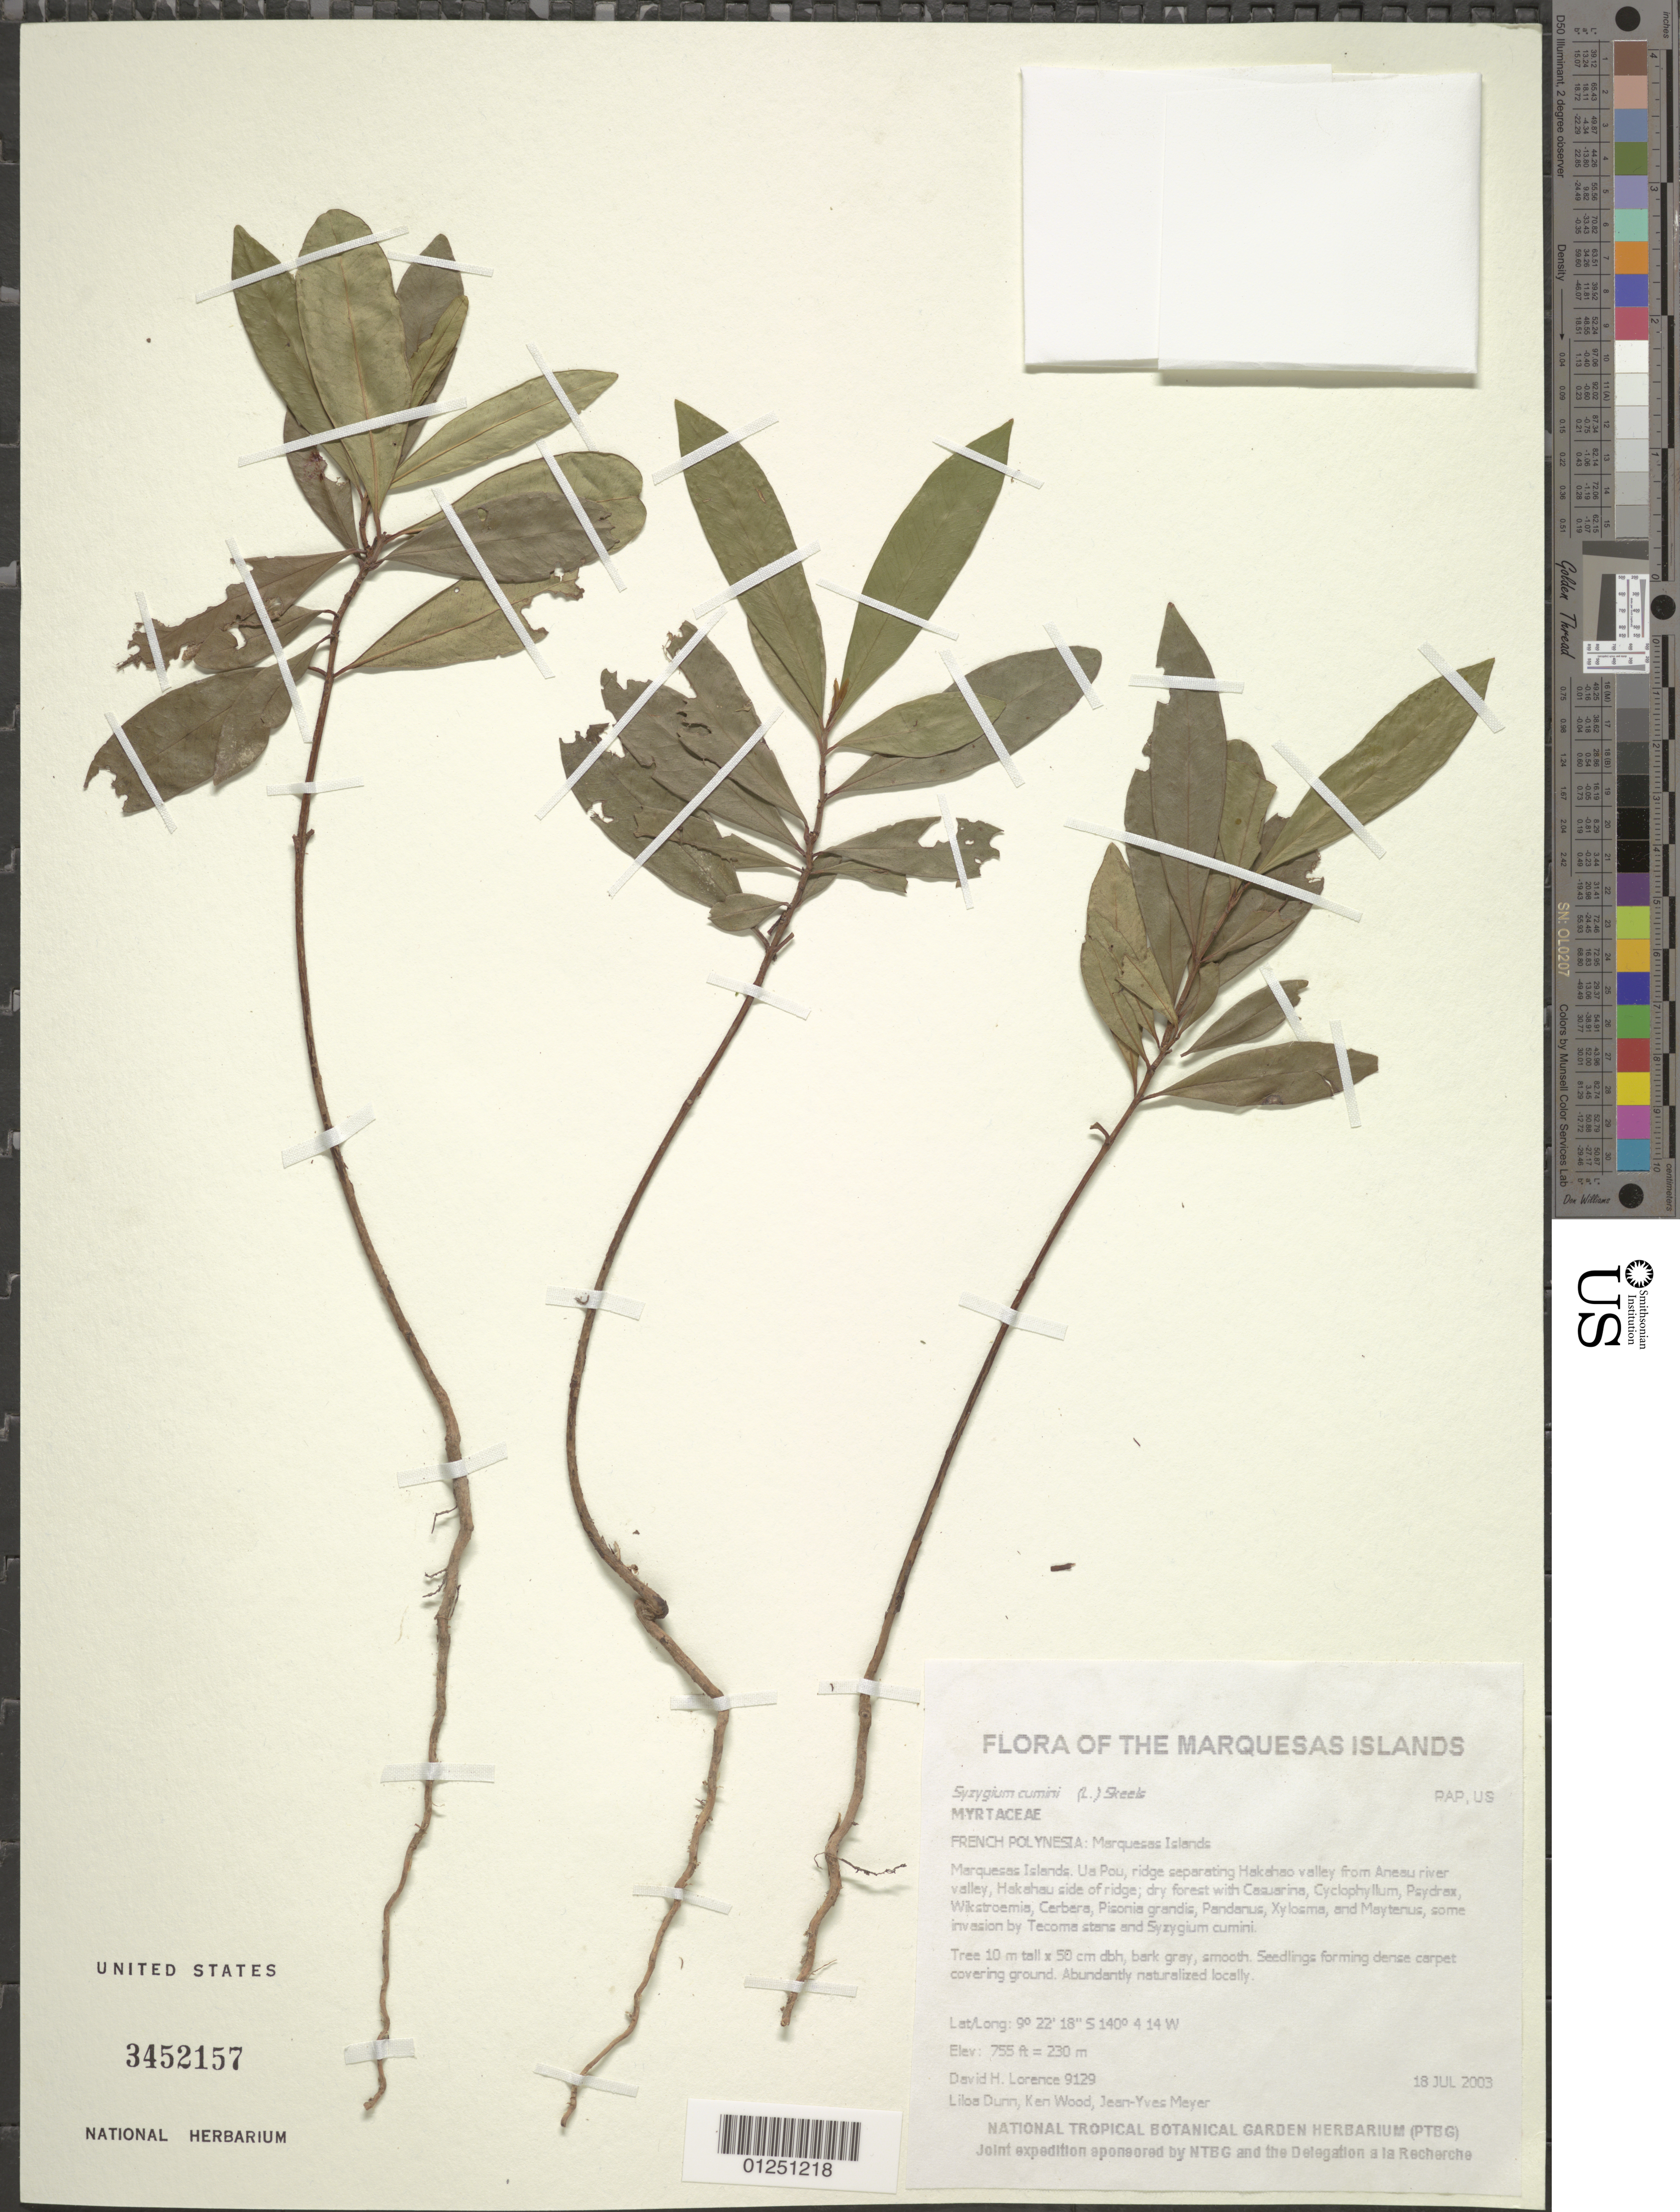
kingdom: Plantae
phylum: Tracheophyta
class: Magnoliopsida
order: Myrtales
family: Myrtaceae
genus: Syzygium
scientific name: Syzygium cumini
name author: (L.) Skeels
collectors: D. Lorence, L. Dunn, K. R. Wood & J.-Y. Meyer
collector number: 9129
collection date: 2003-07-18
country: French Polynesia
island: Ua Pou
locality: Ridge separating Hakahao valley from Aneau river valley, Hakahau side of ridge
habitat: Dry forest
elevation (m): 230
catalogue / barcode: US 3452157